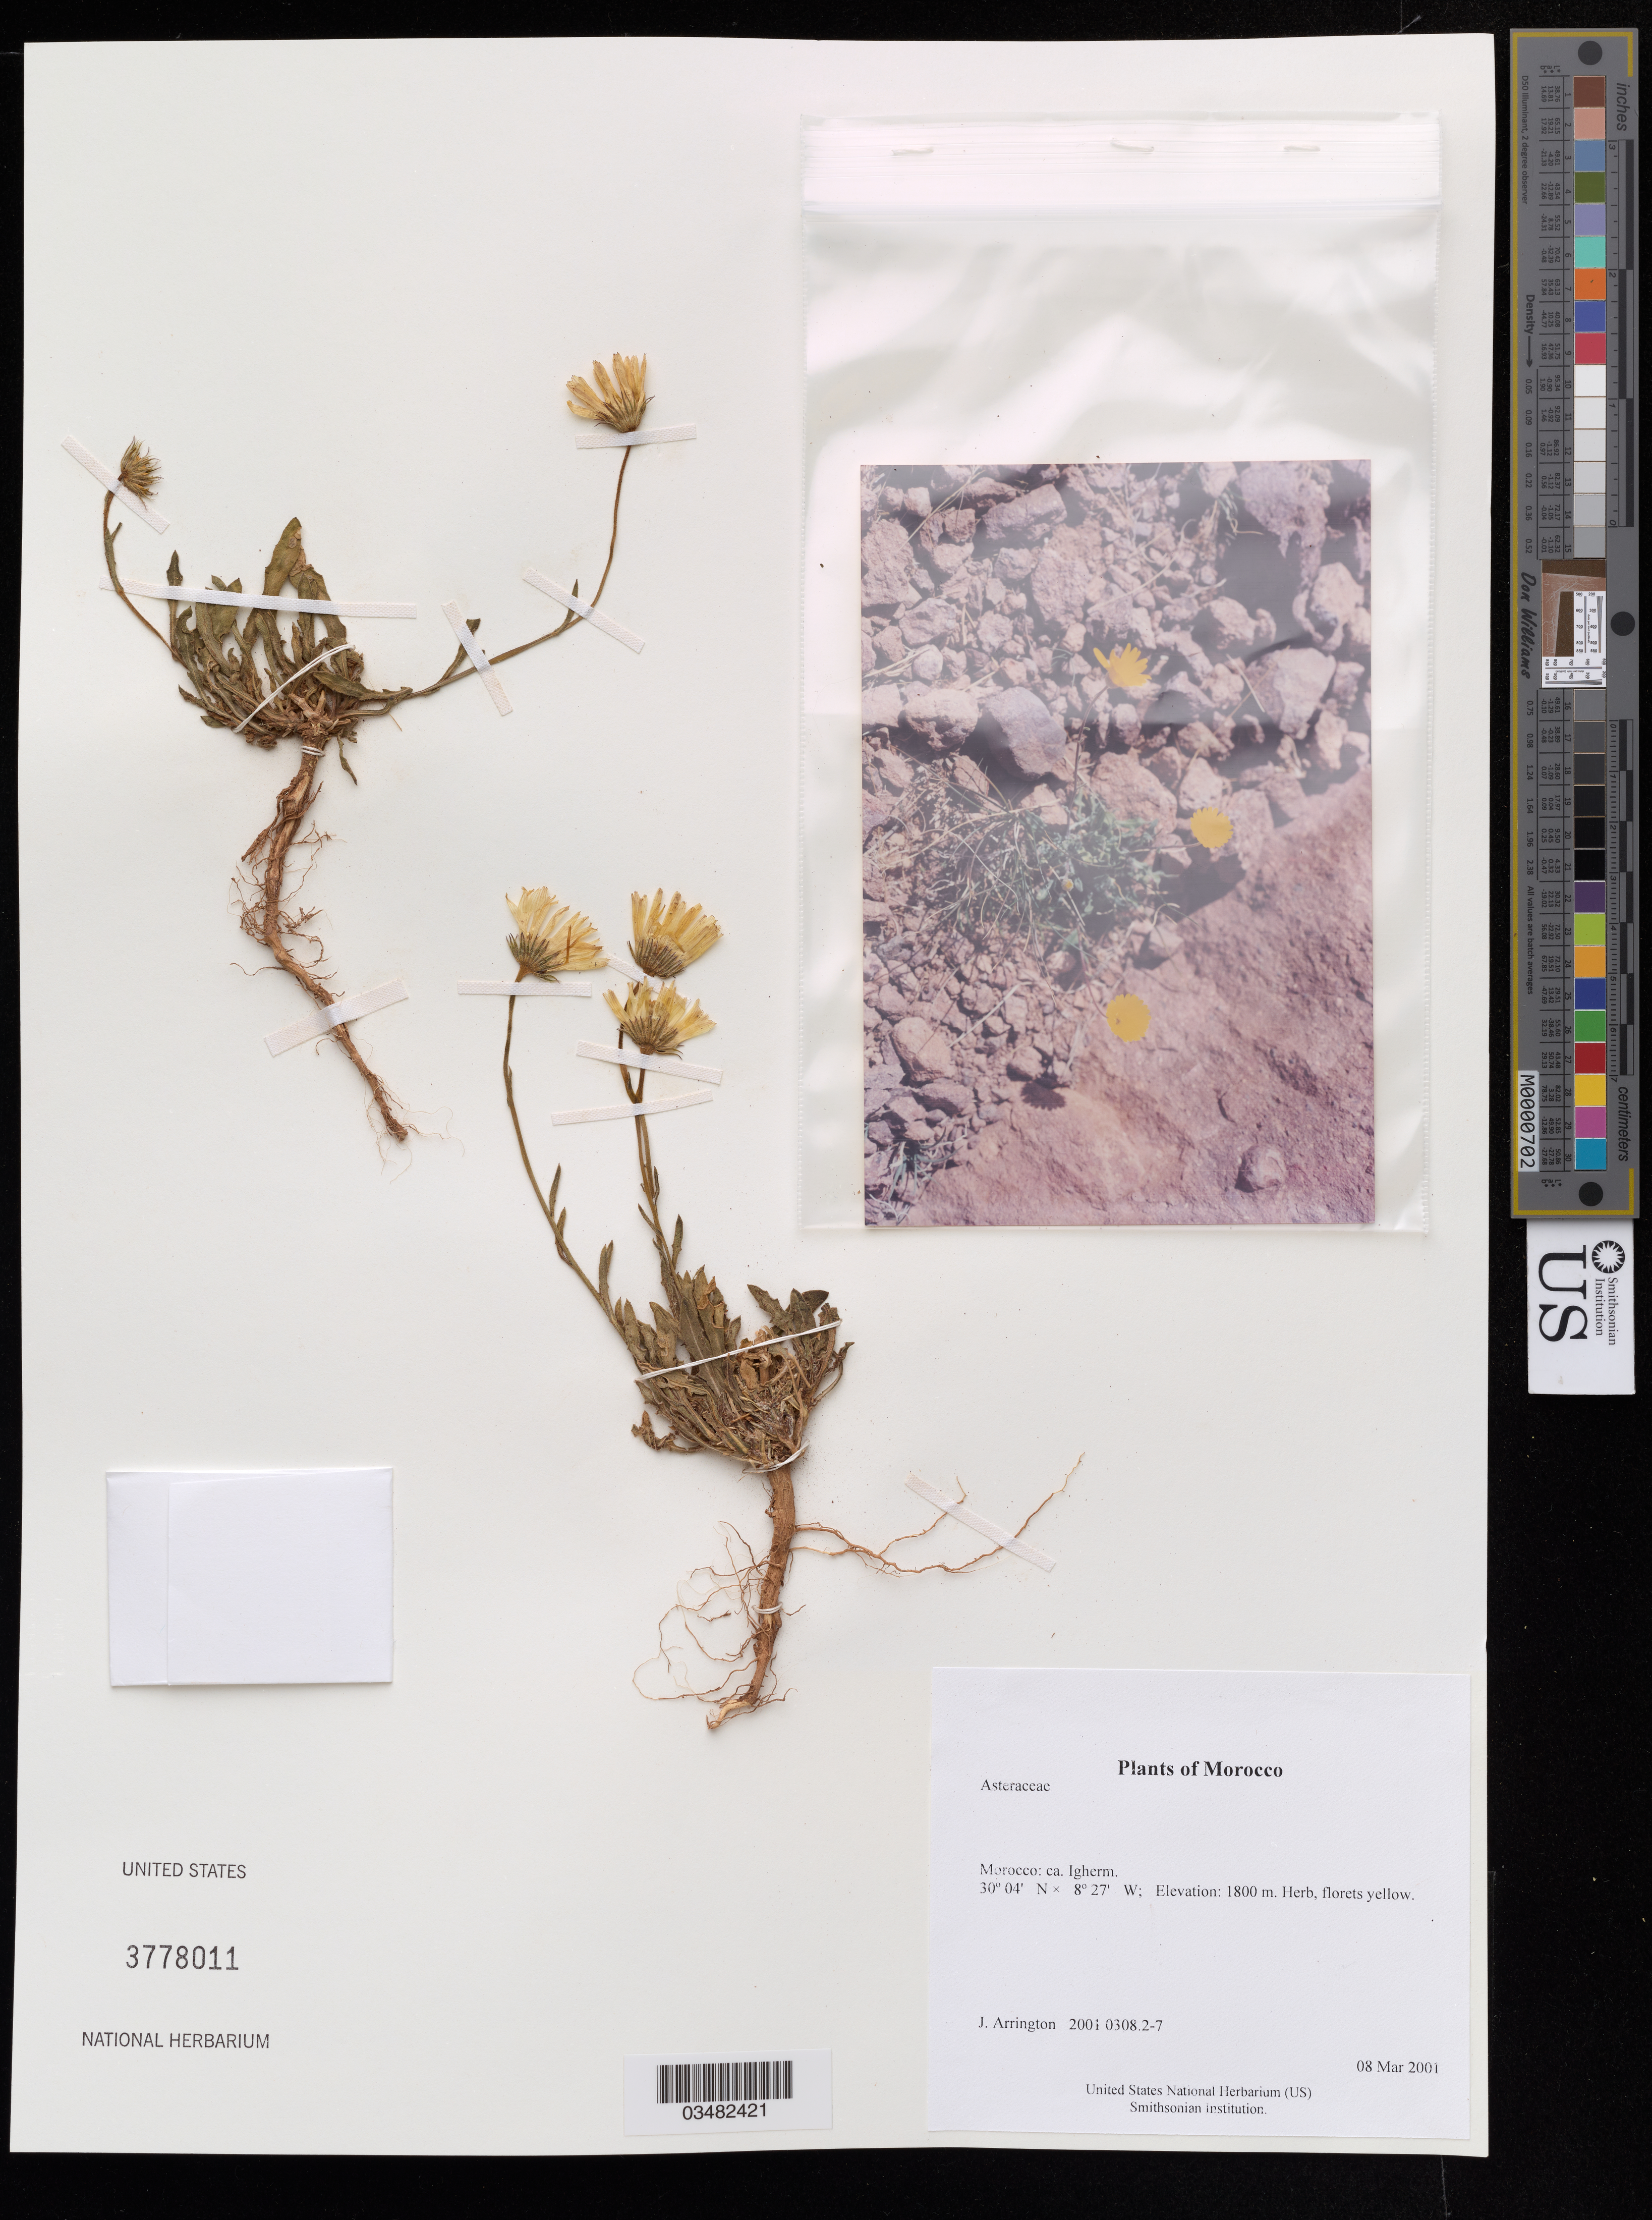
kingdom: Plantae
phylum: Tracheophyta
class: Magnoliopsida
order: Asterales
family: Asteraceae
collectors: J. Arrington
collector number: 2001 0308.2-7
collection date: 2001-03-08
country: Morocco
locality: ca. Igherm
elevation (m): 1800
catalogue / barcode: US 3778011